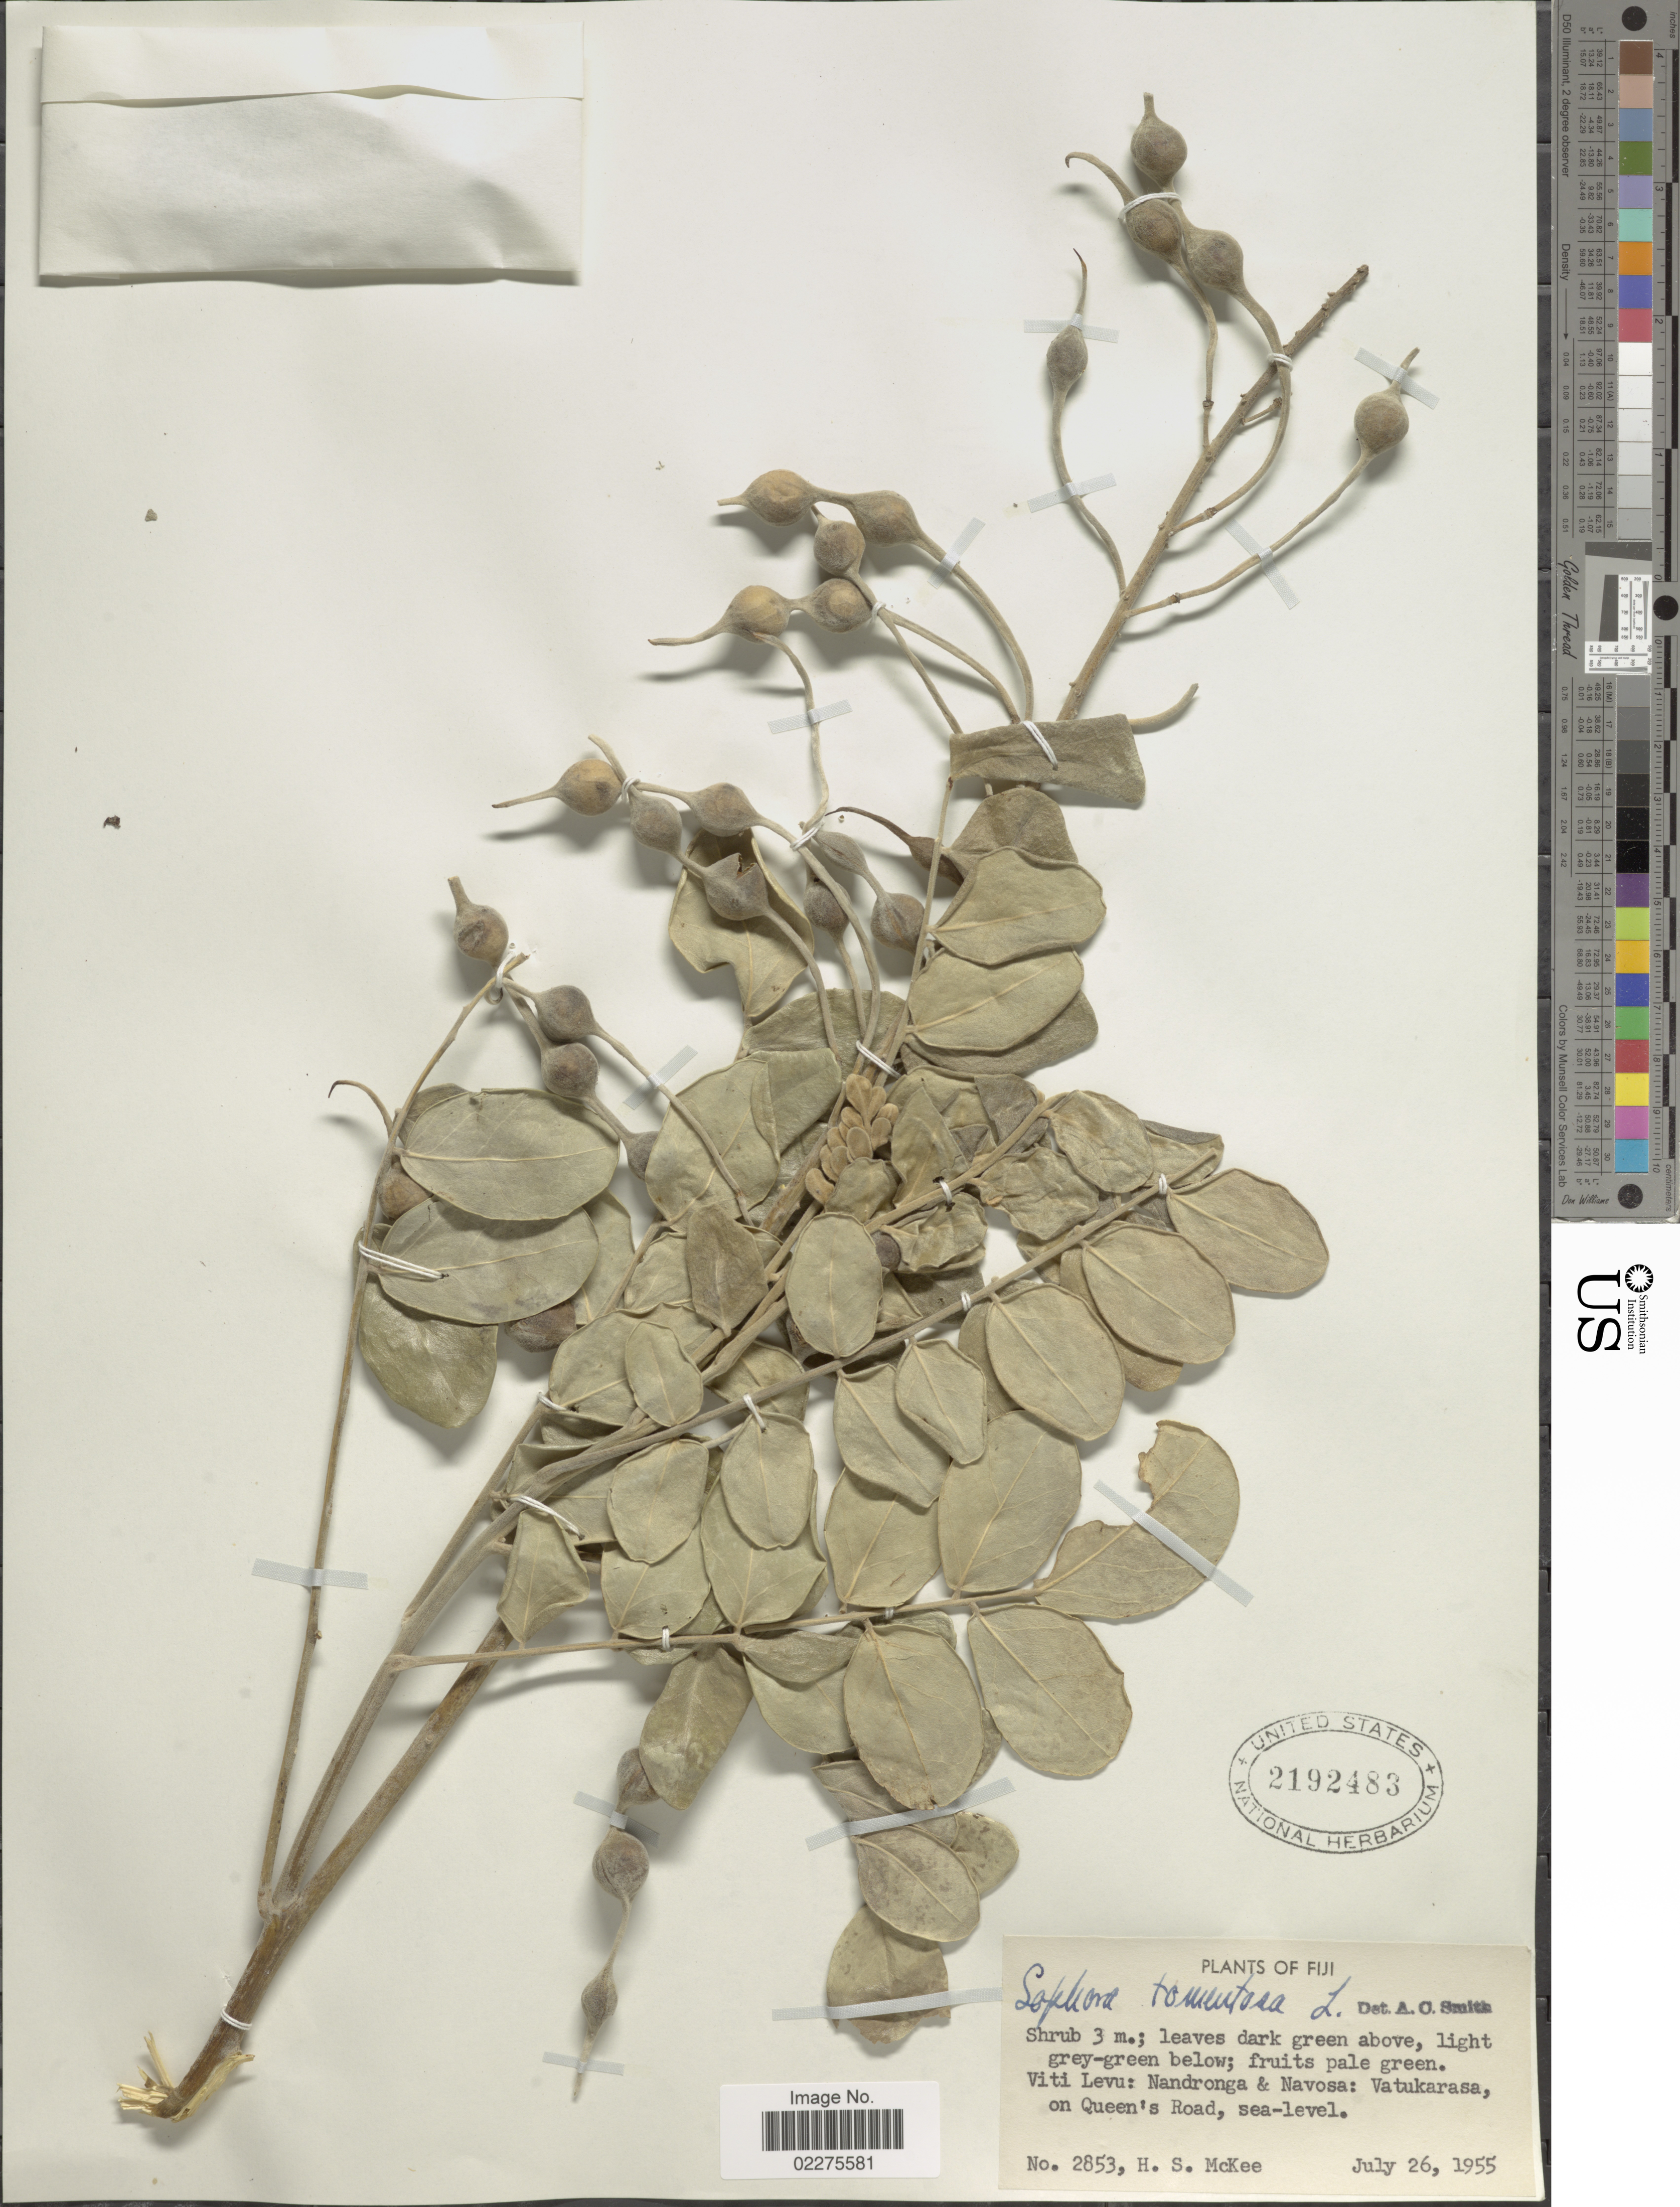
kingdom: Plantae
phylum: Tracheophyta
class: Magnoliopsida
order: Fabales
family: Fabaceae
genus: Sophora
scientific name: Sophora tomentosa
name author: L.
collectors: H. S. McKee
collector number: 2853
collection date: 1955-07-26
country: Fiji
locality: Viti Levu: Nandronga & Navosa: Vatukarasa, on Queen's Road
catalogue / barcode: US 2192483